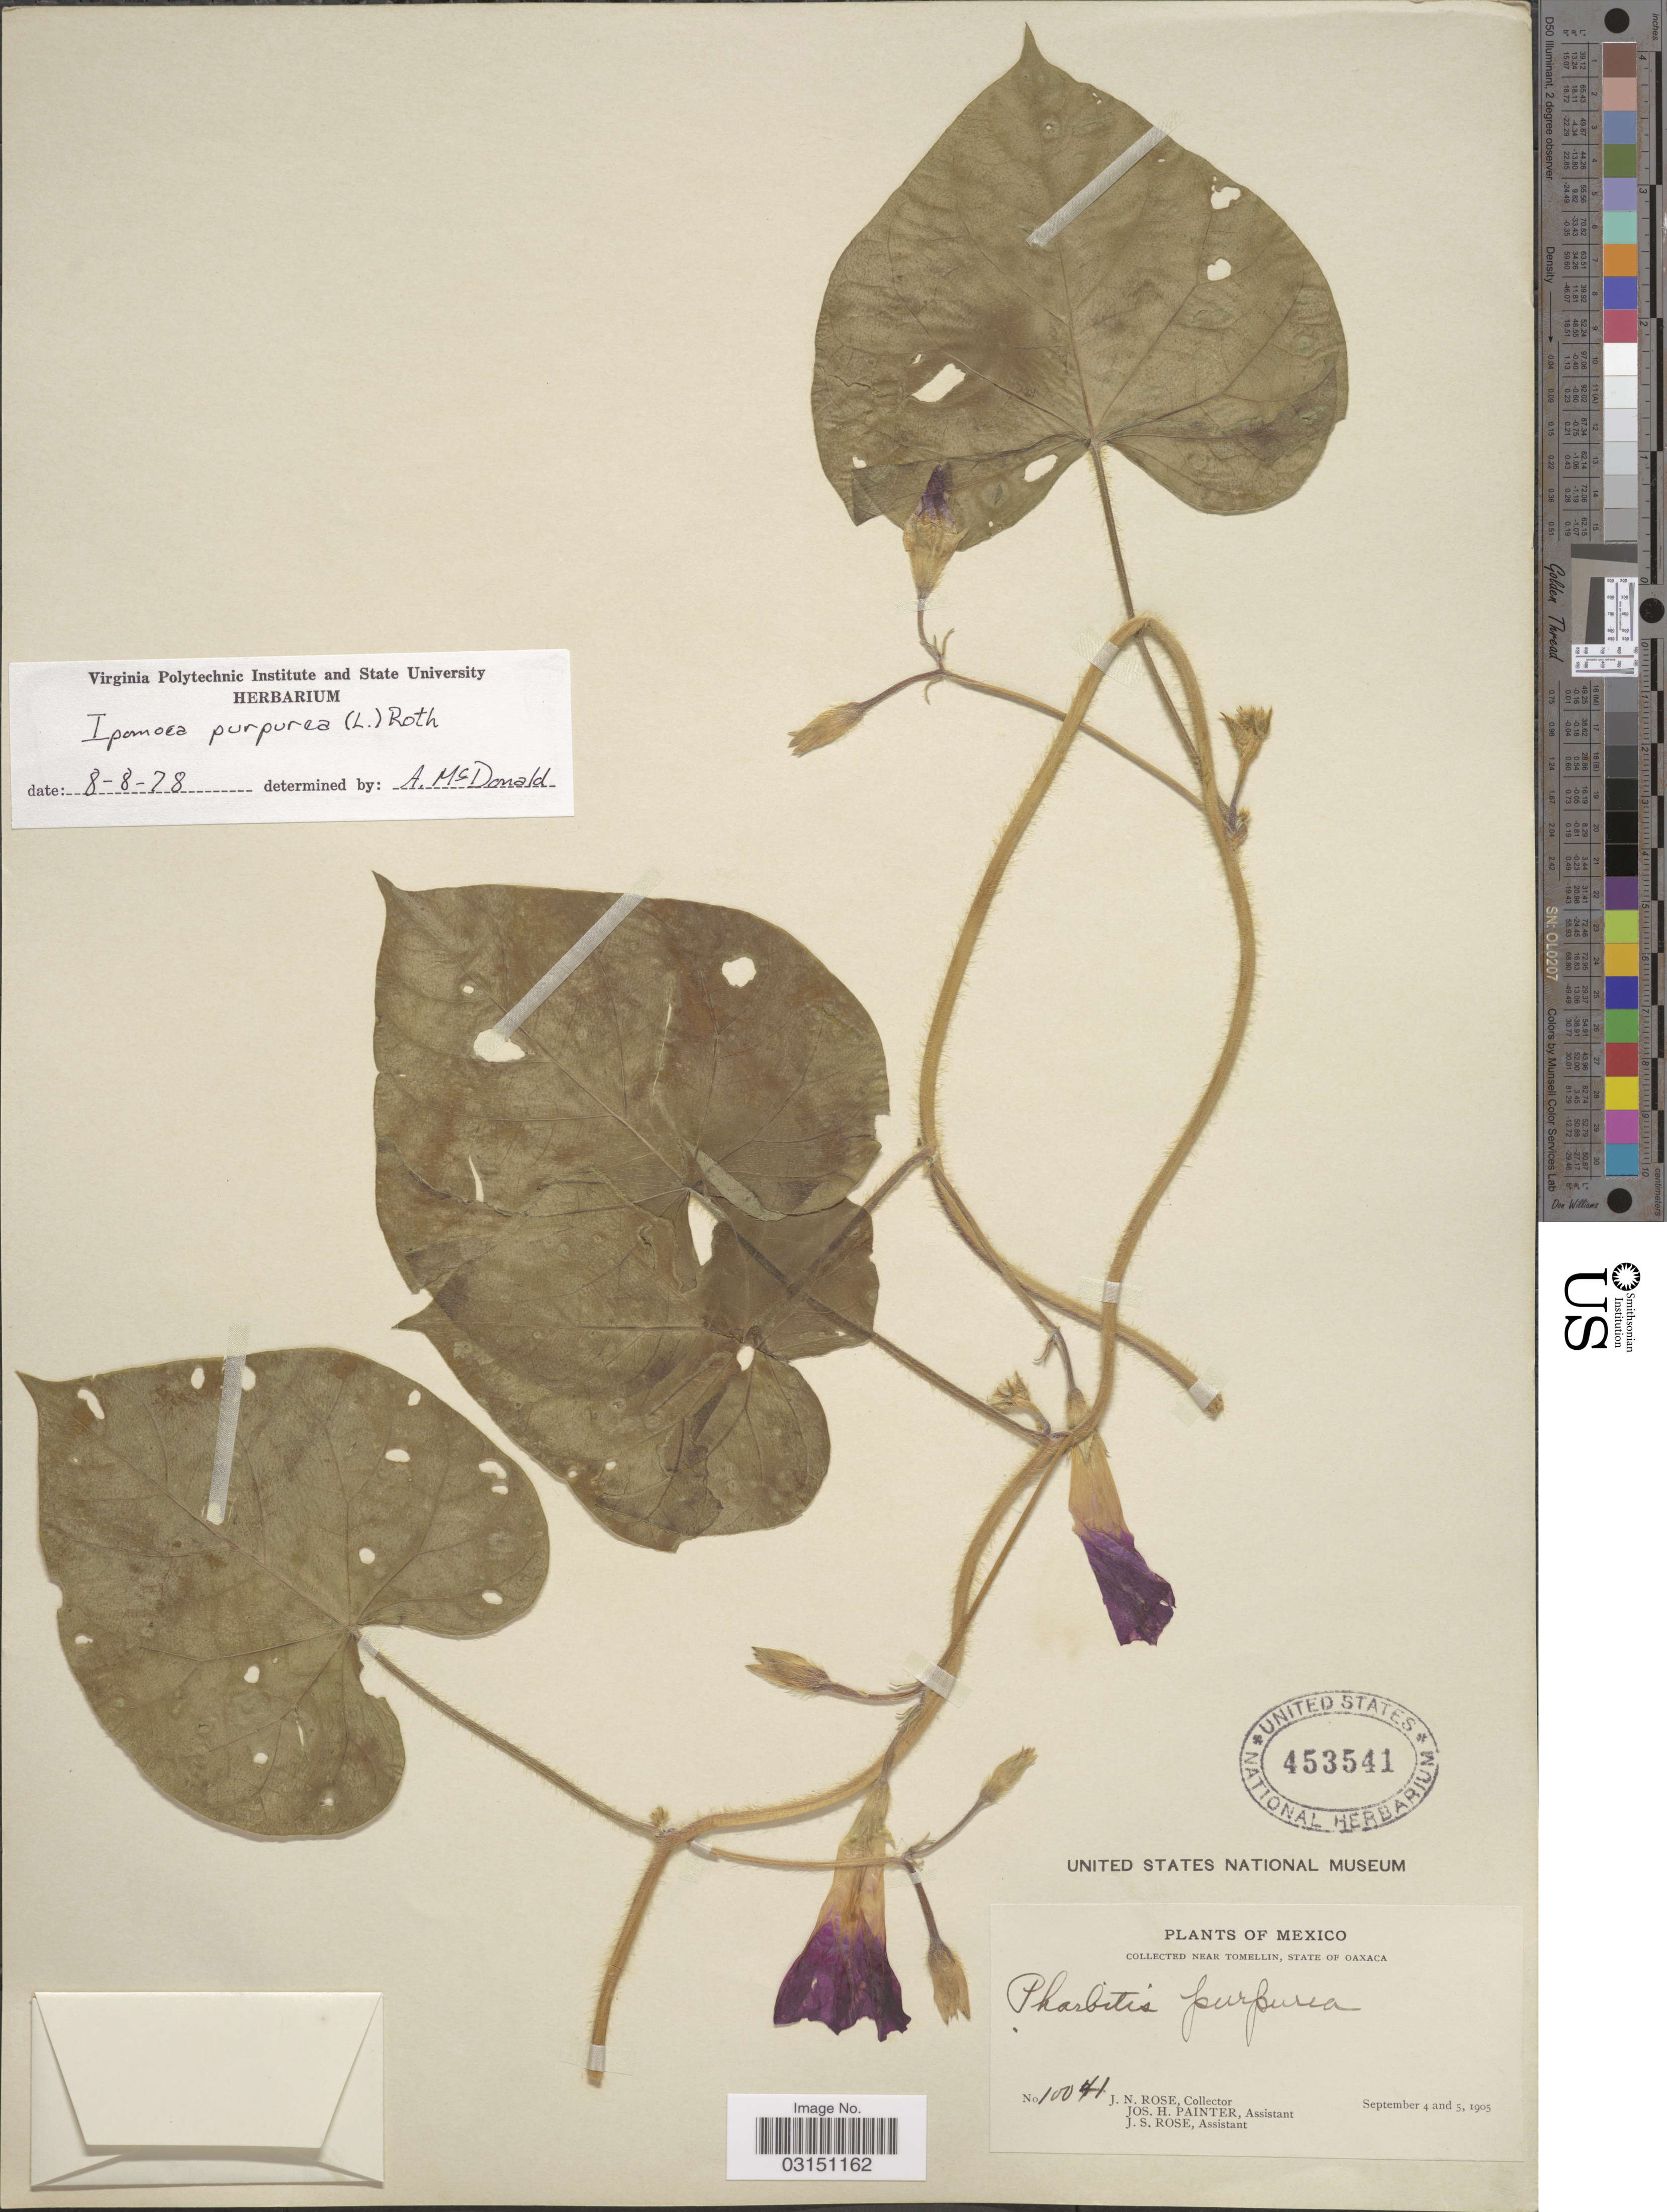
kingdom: Plantae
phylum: Tracheophyta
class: Magnoliopsida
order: Solanales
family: Convolvulaceae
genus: Ipomoea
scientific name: Ipomoea purpurea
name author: (L.) Roth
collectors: J. N. Rose, J. H. Painter & J. S. Rose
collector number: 10071*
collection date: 1905-09-04/1905-09-05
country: Mexico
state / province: Oaxaca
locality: Near Tomellin.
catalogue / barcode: US 453541